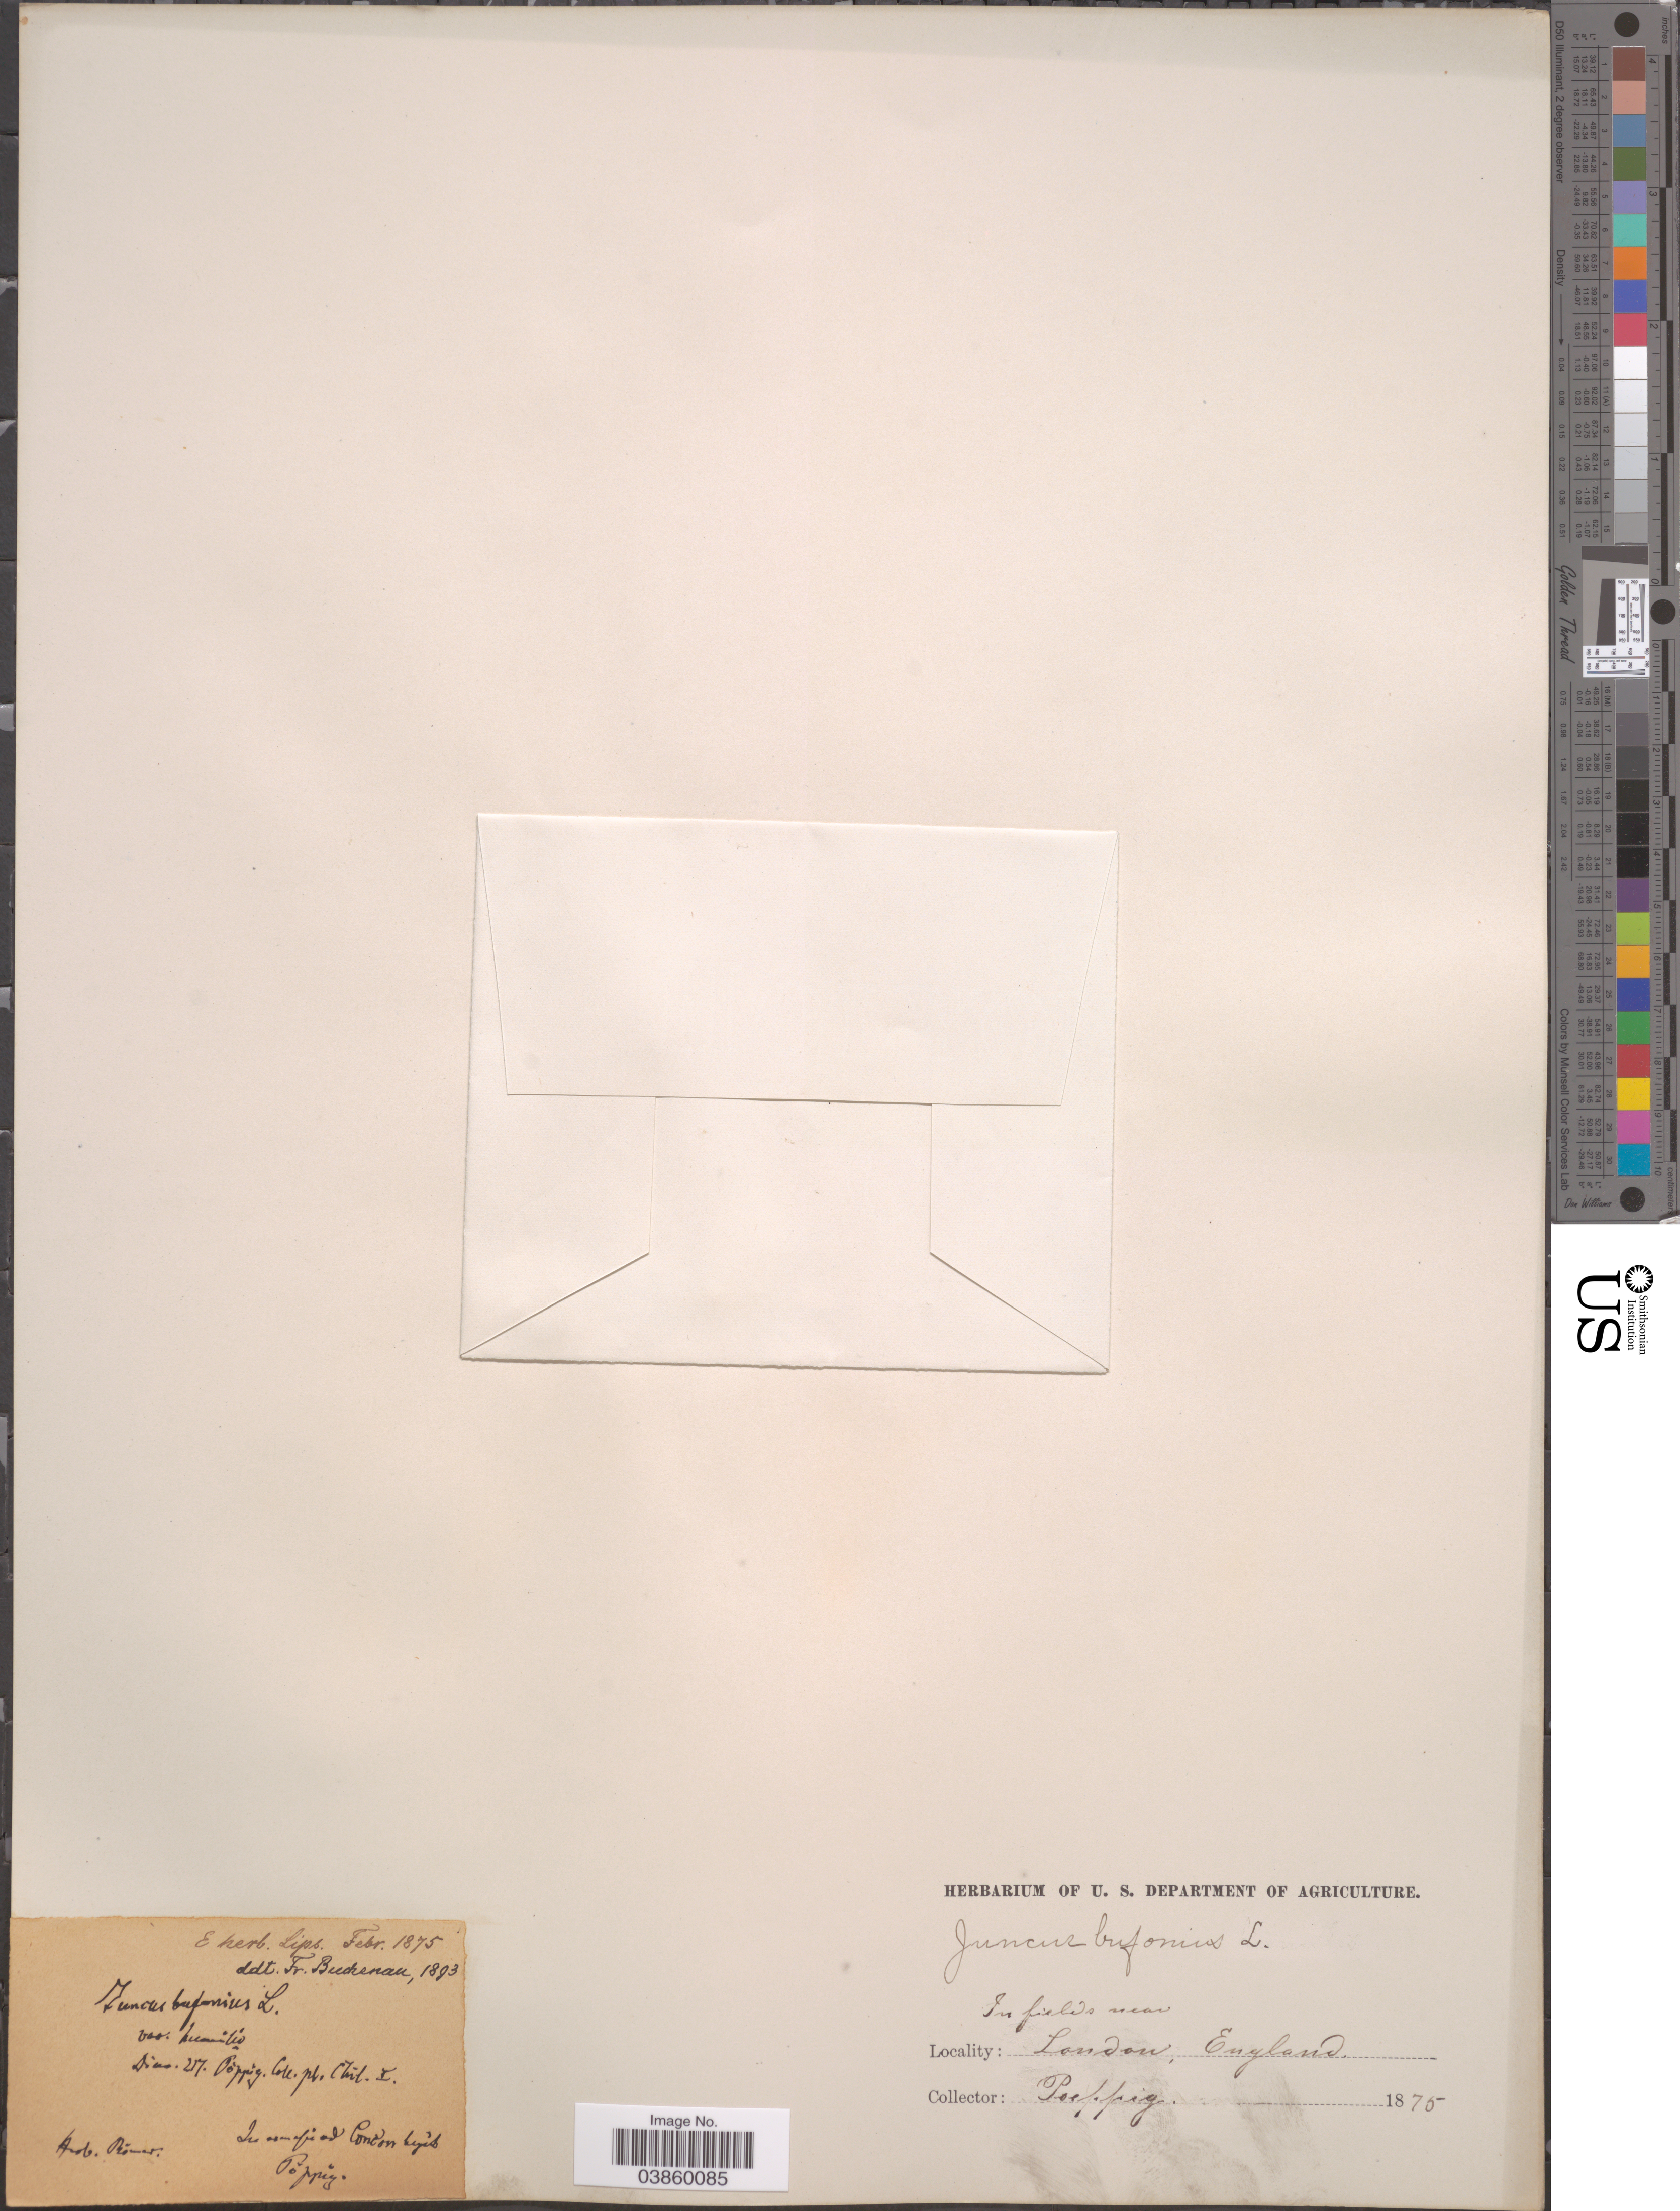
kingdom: Plantae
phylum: Tracheophyta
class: Liliopsida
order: Poales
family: Juncaceae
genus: Juncus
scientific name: Juncus bufonius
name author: L.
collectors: Poeppig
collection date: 1875-02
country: United Kingdom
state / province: England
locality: In fields near London. In [illegible text].